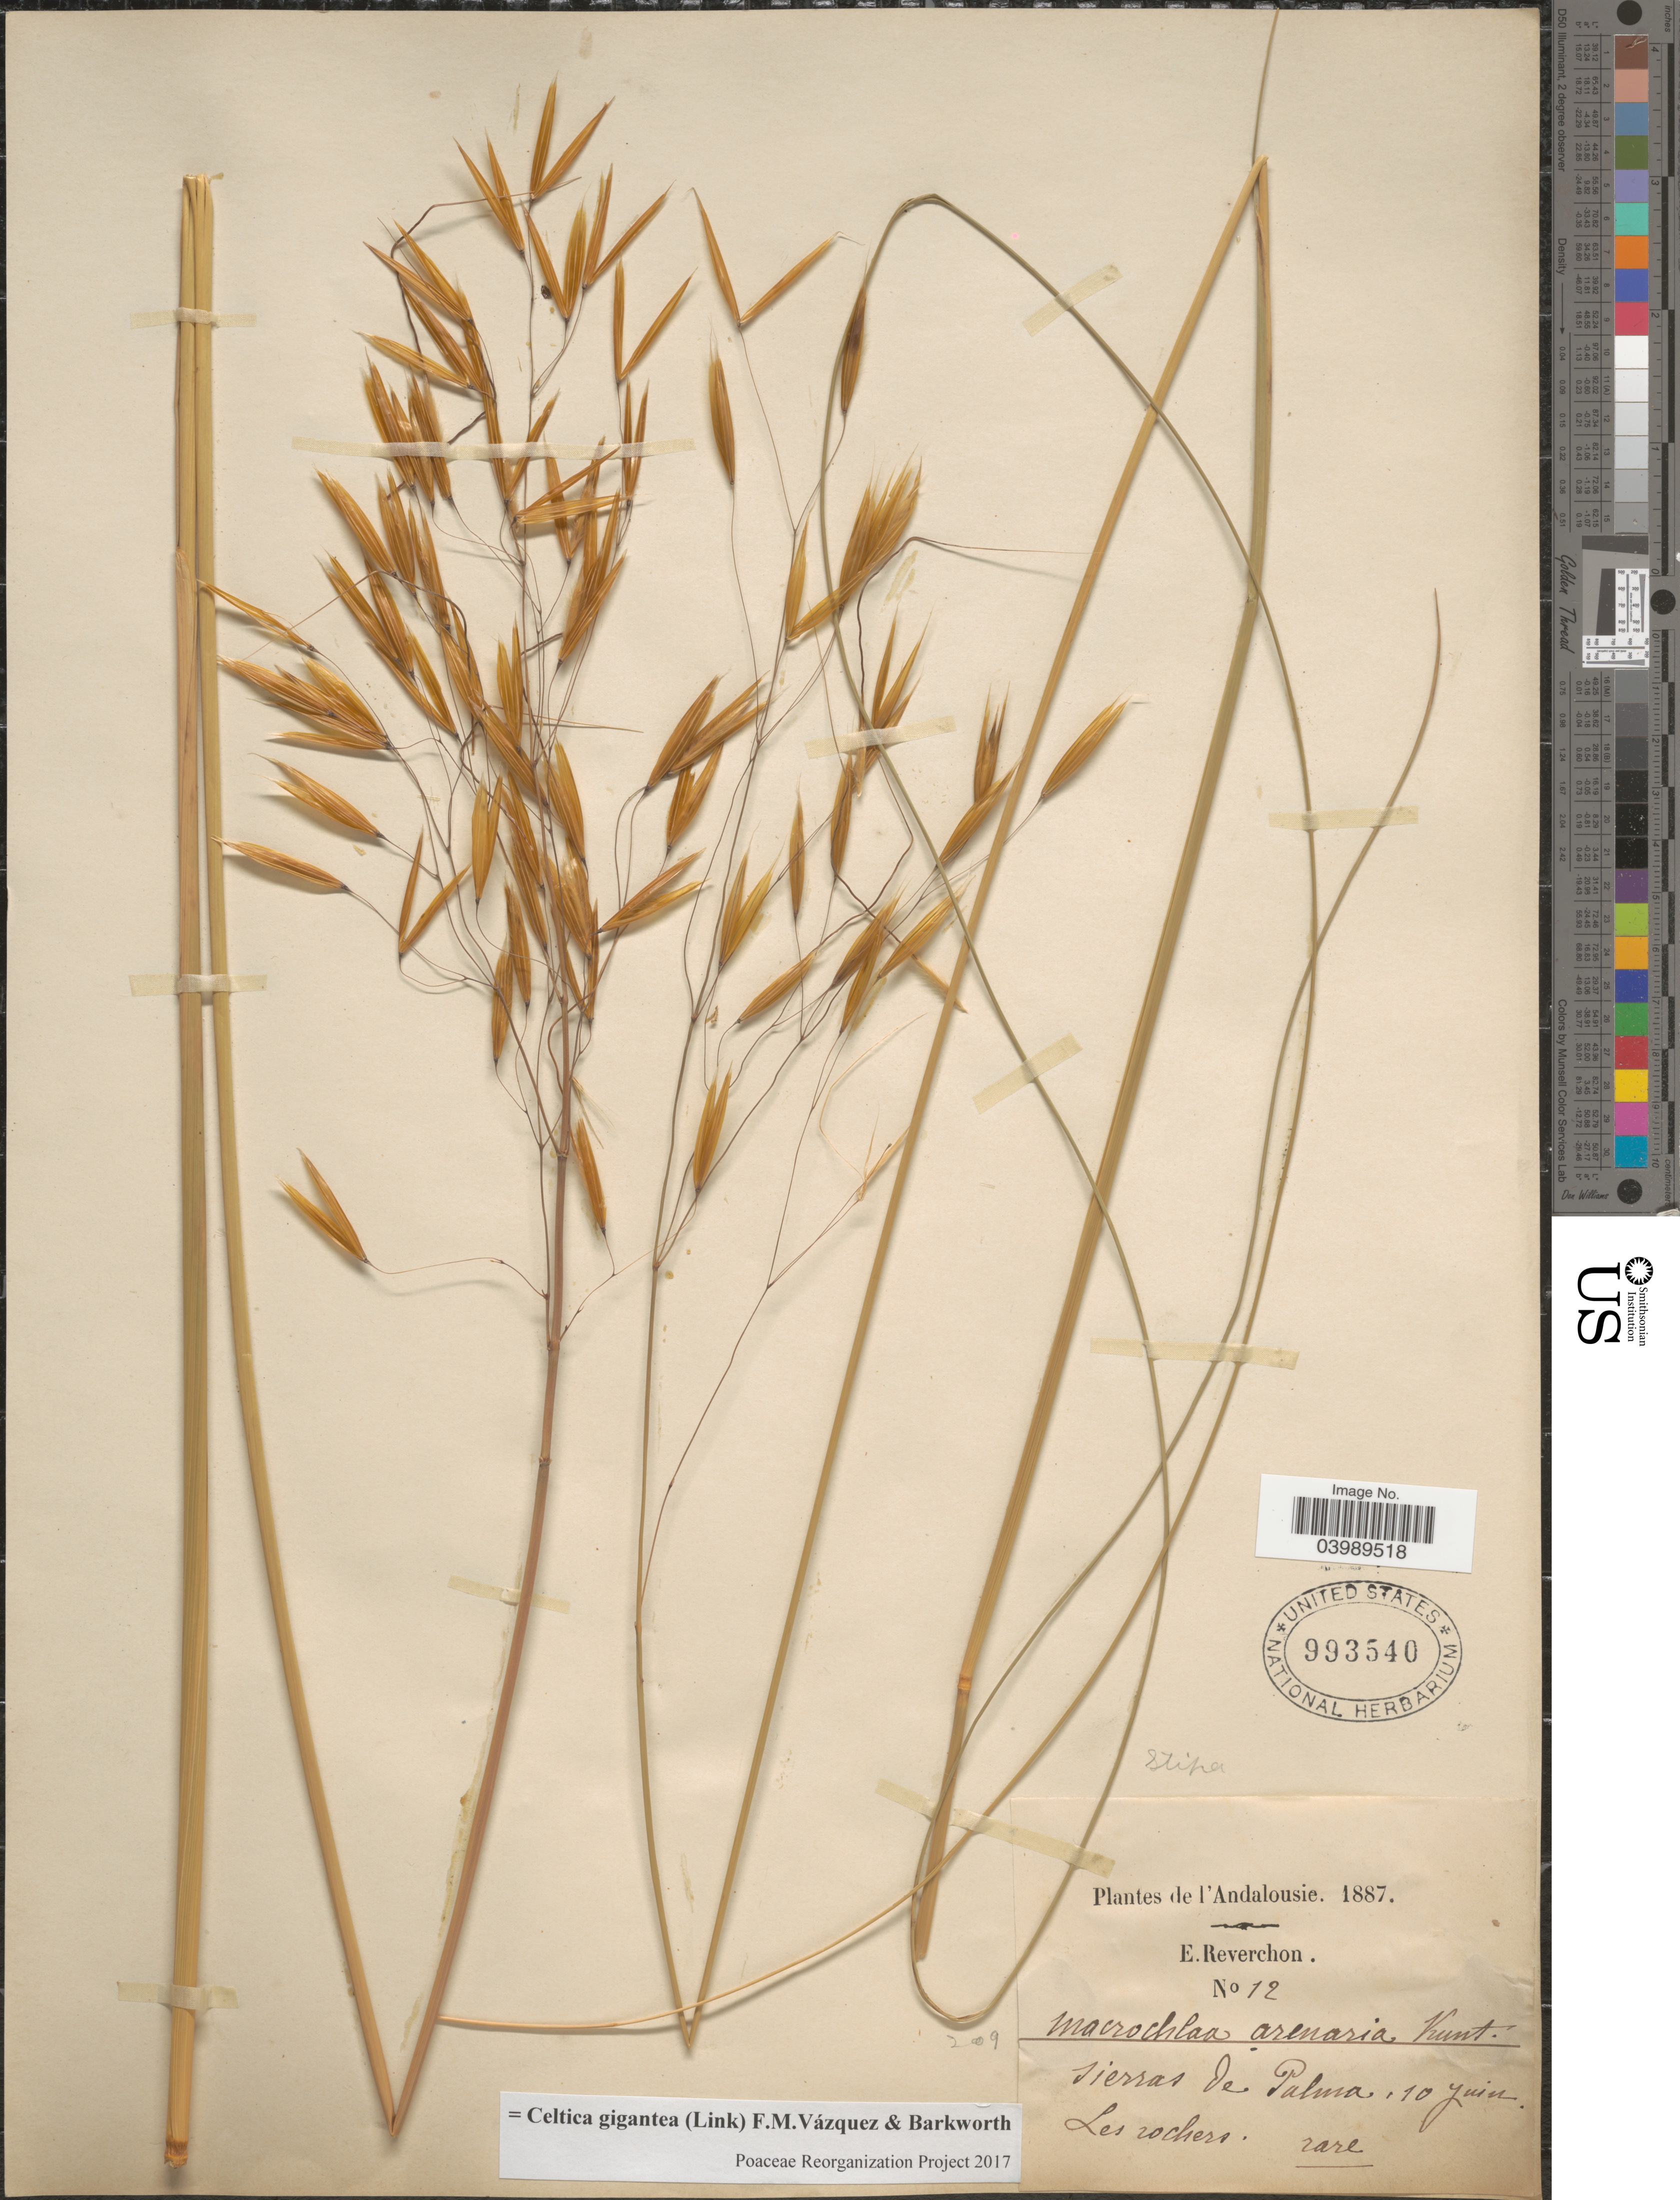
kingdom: Plantae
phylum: Tracheophyta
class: Liliopsida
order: Poales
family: Poaceae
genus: Celtica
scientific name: Celtica gigantea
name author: (Link) F.M. Vázquez & Barkworth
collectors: E. Reverchon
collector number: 12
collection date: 1887-06-10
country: Spain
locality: Andalousie. Sierra de Palma. Les rochers.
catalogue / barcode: US 993540